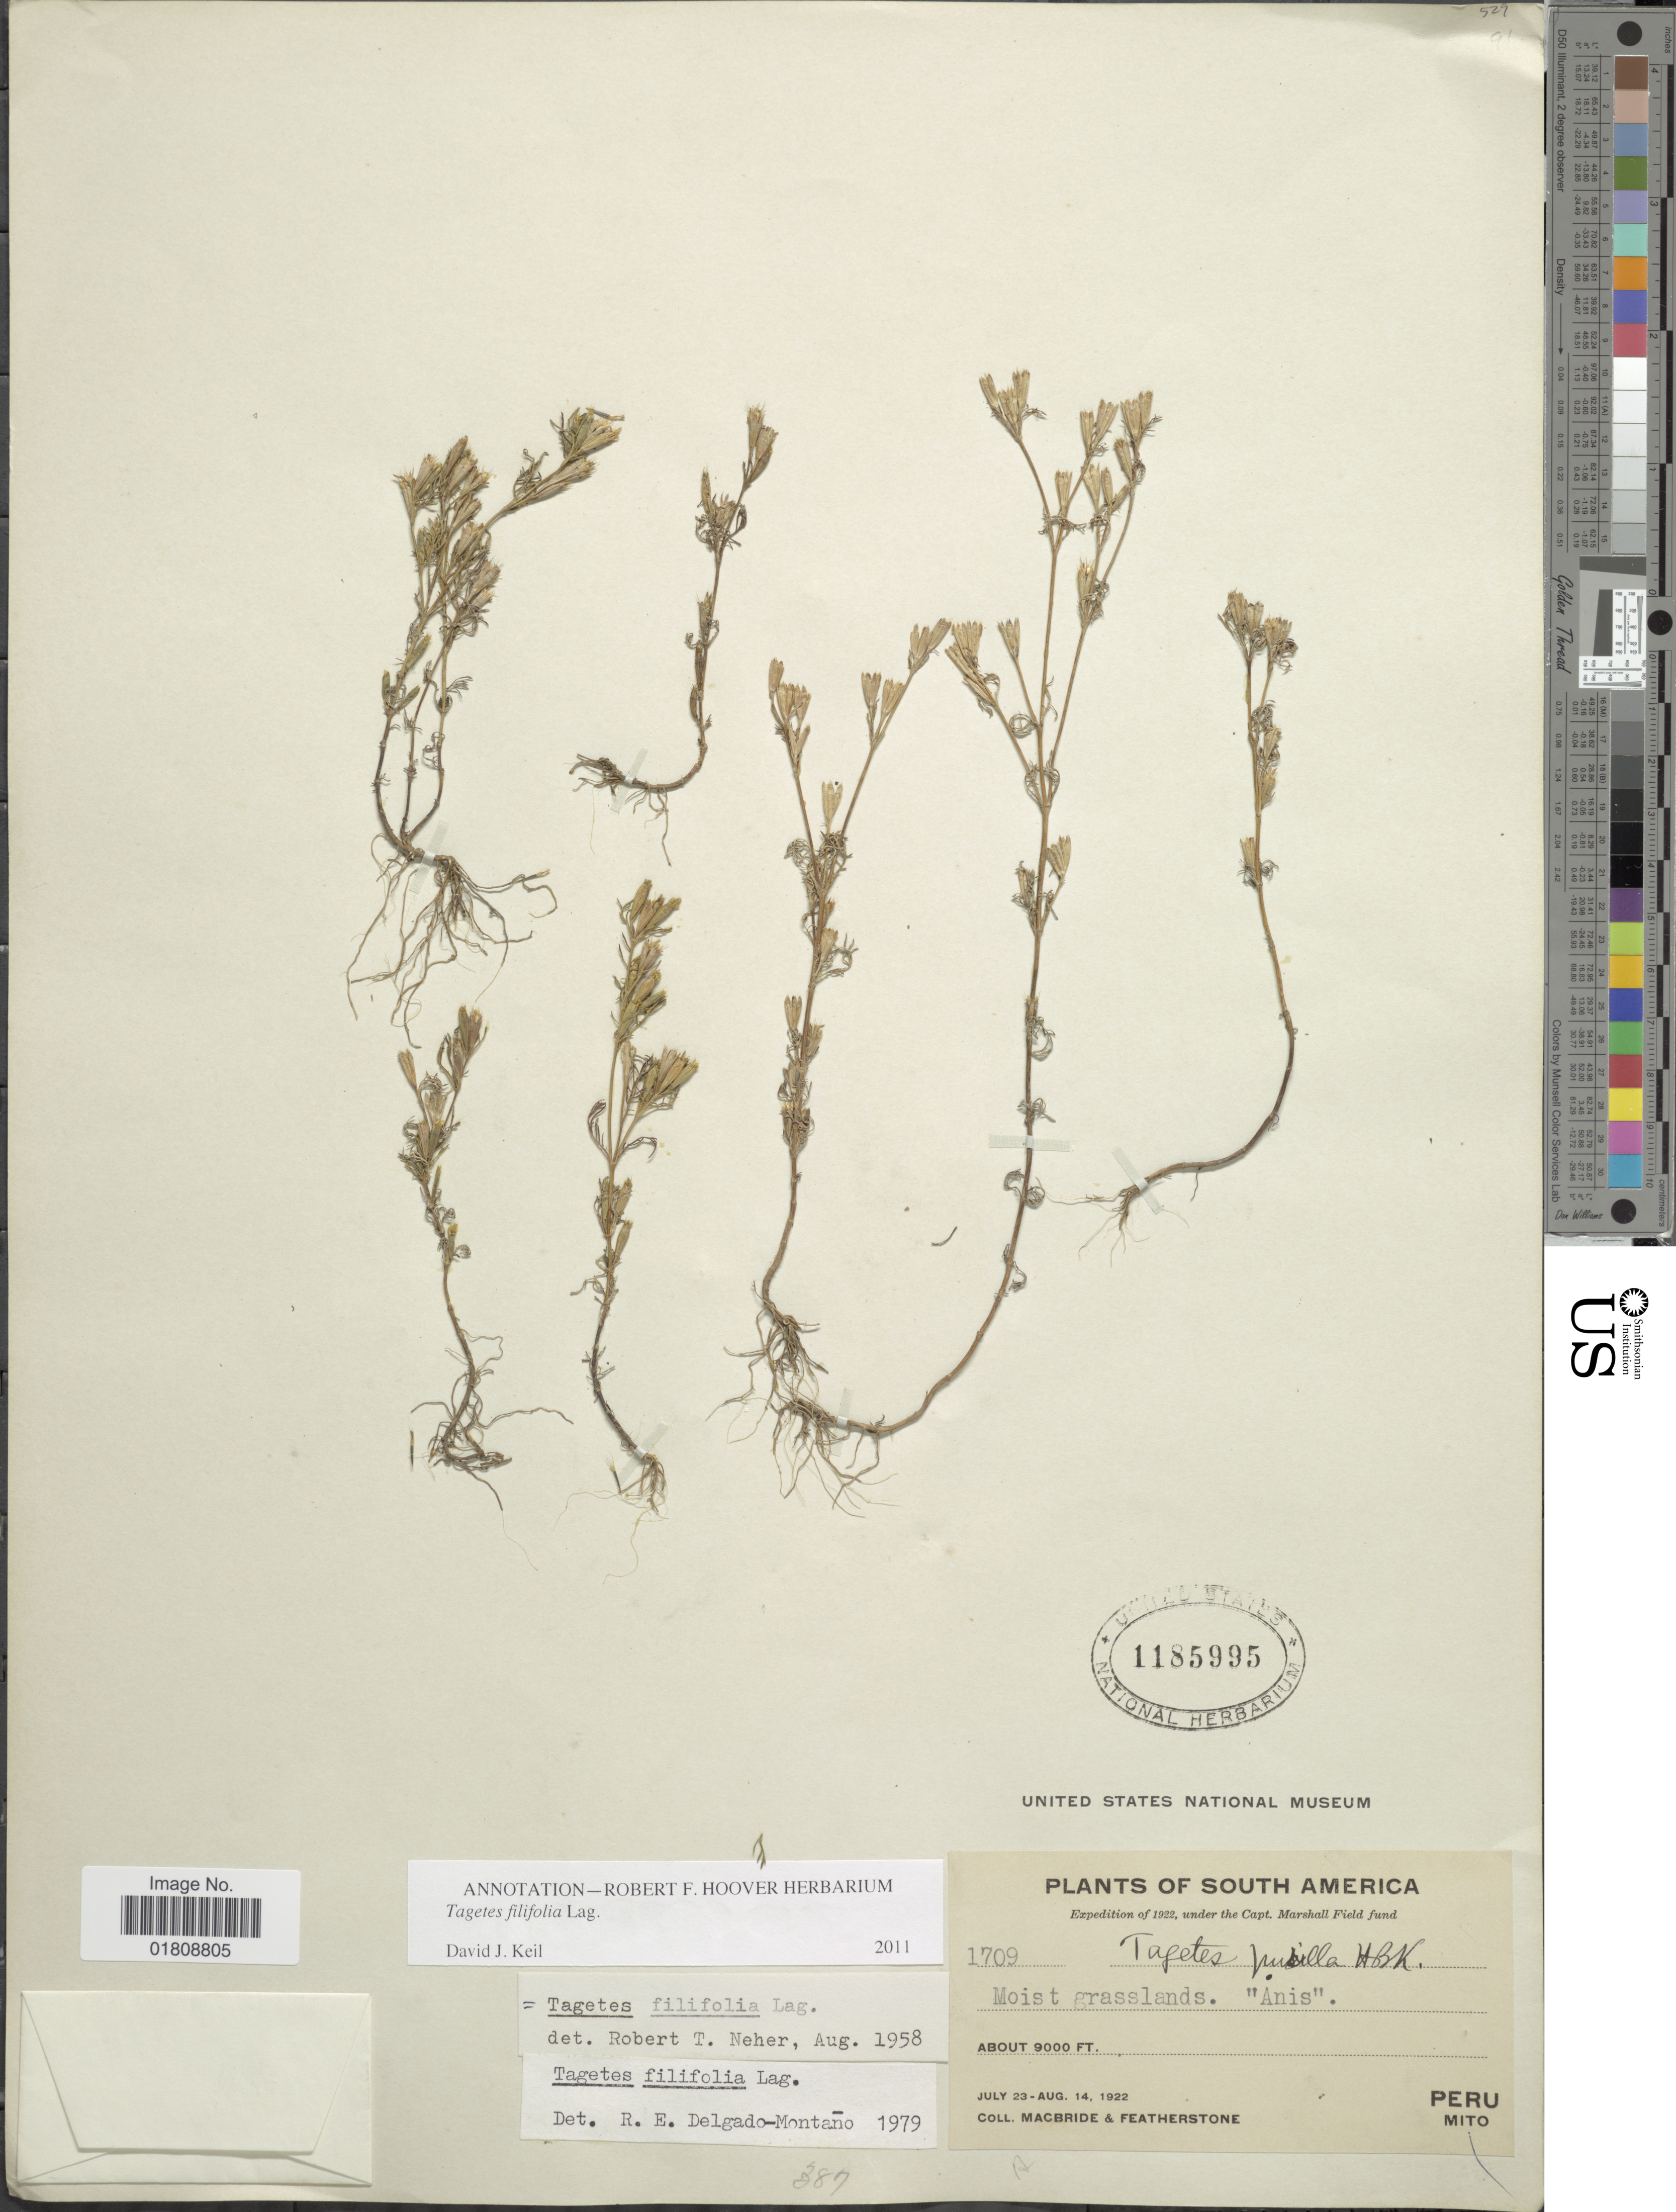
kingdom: Plantae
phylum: Tracheophyta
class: Magnoliopsida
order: Asterales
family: Asteraceae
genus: Tagetes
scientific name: Tagetes filifolia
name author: Lag.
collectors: Macbride, -- & -. Featherstone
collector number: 1709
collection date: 1922-07-23/1922-08-14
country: Peru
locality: South America, Mito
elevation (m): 2743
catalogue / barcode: US 1185995